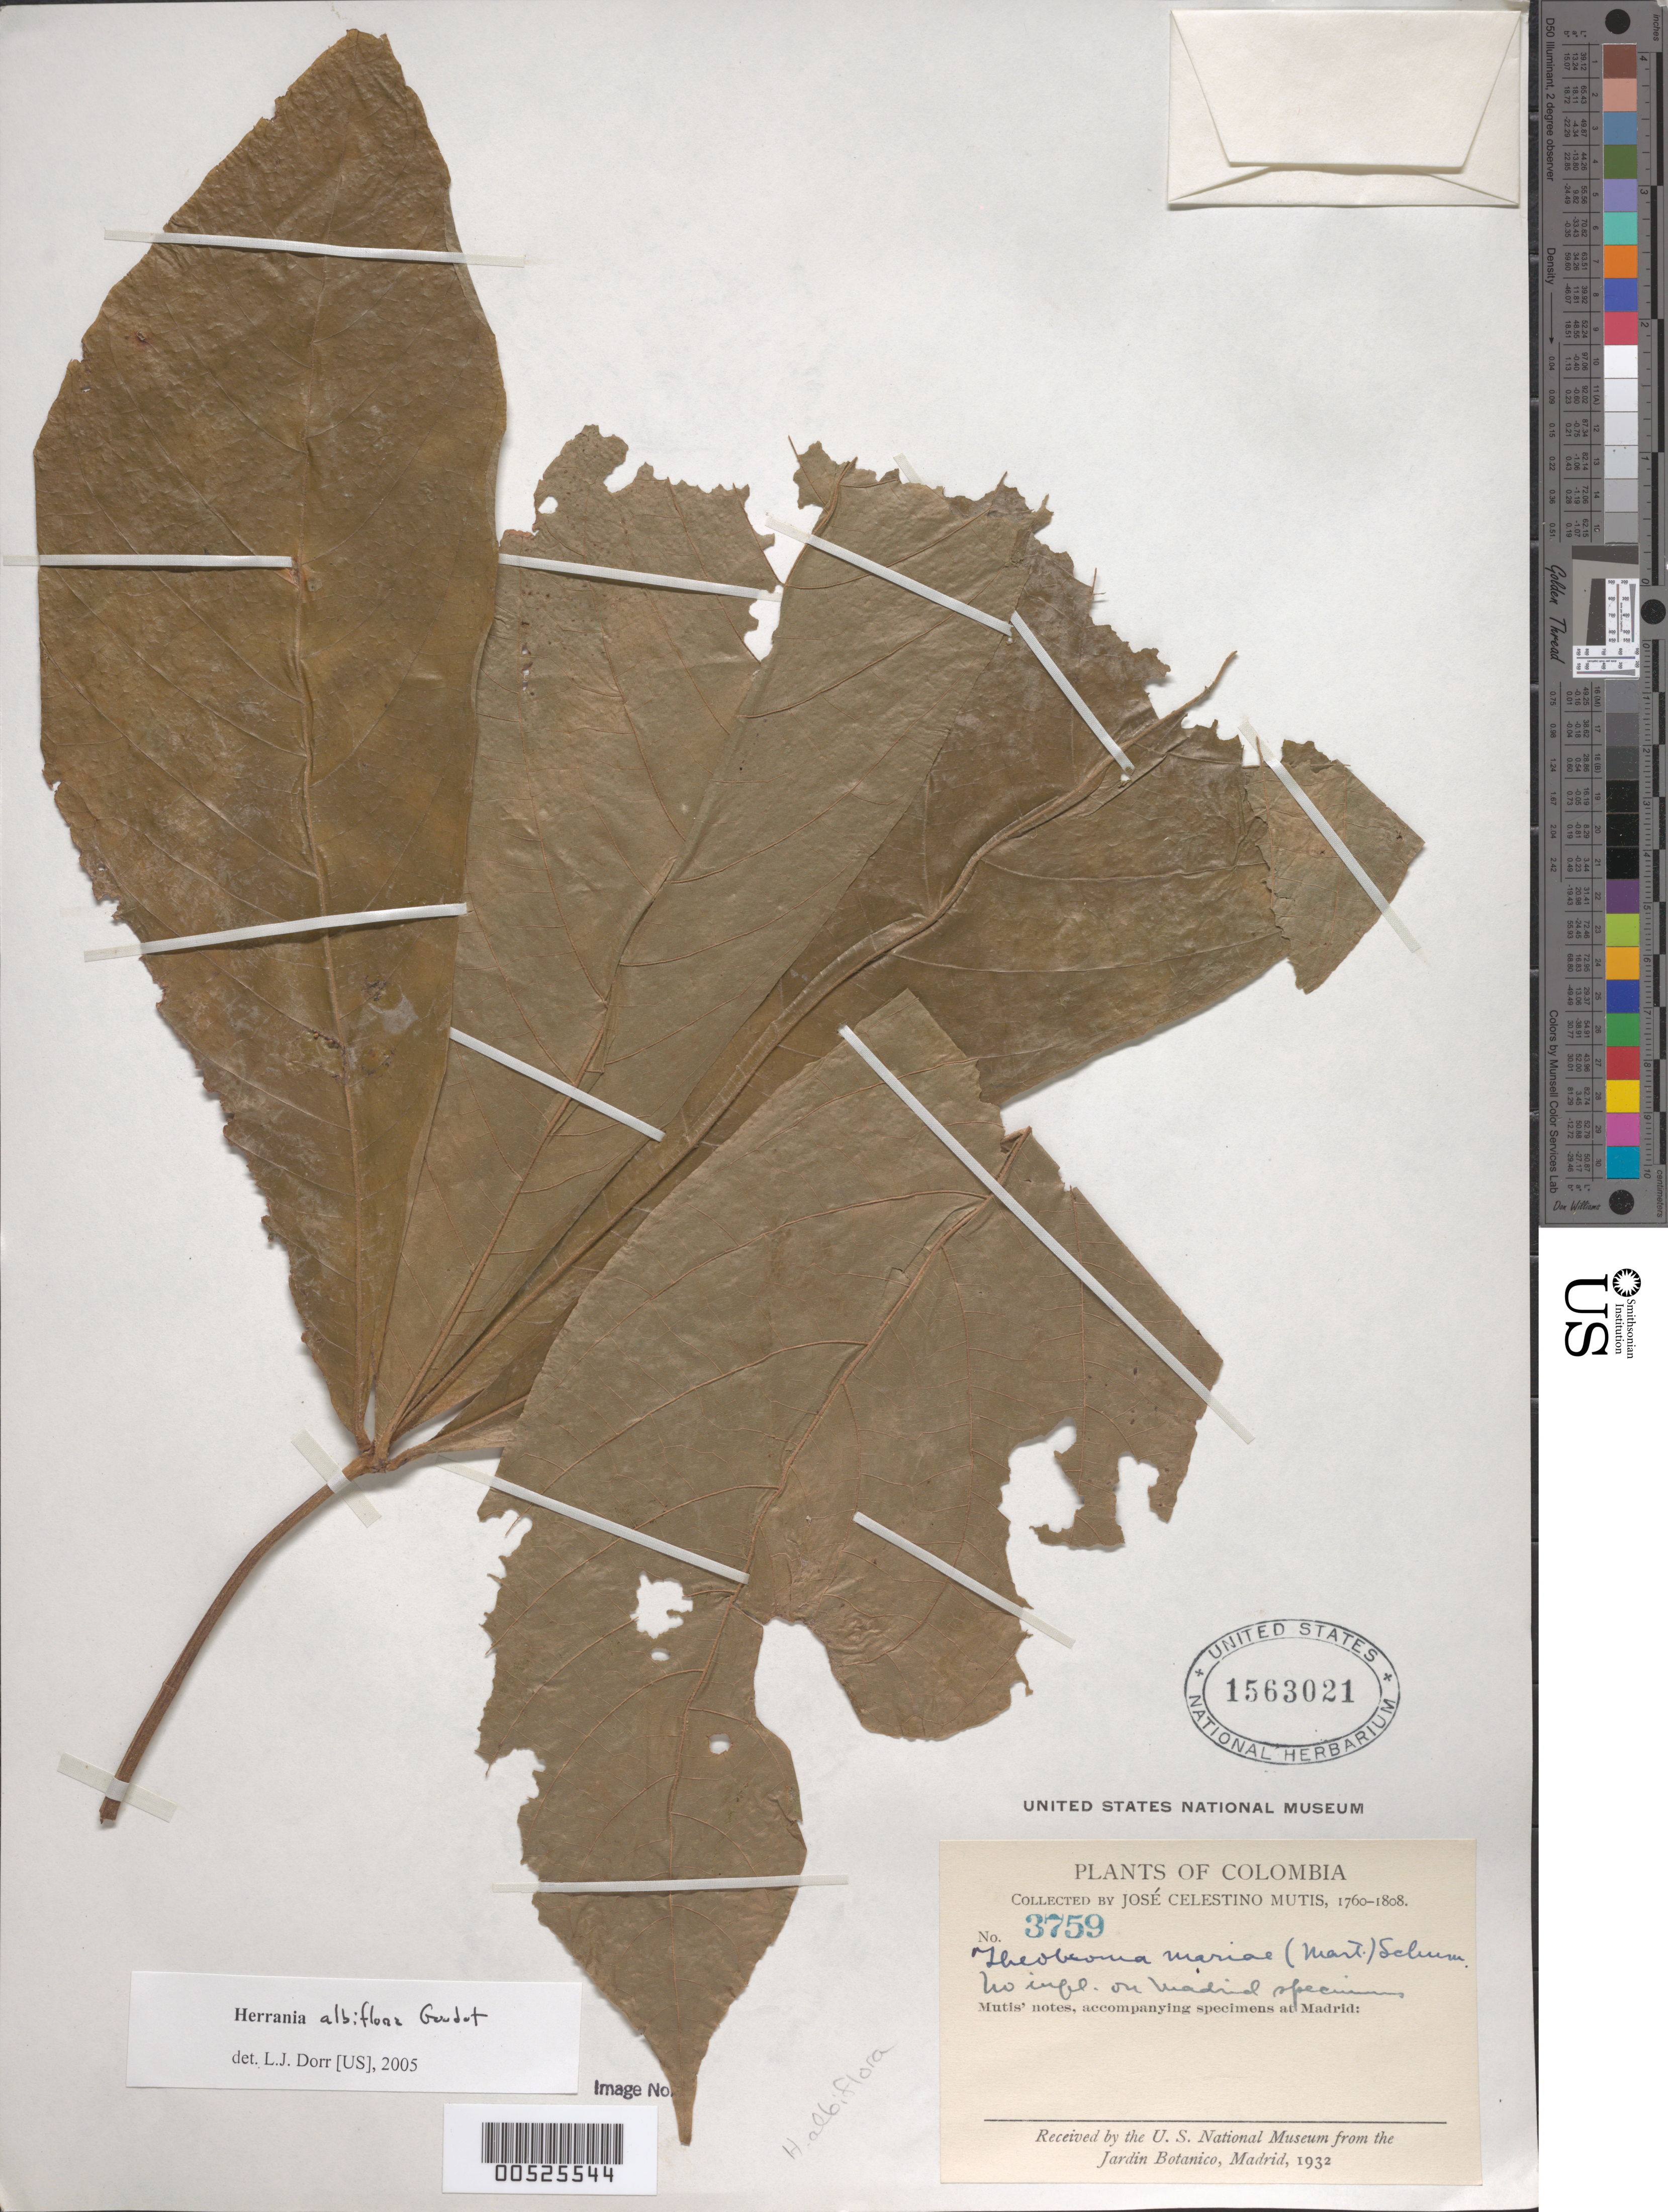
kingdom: Plantae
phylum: Tracheophyta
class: Magnoliopsida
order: Malvales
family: Malvaceae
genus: Theobroma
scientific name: Theobroma albiflorum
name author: (Goudot) De Wild.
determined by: Dorr, L. J., (BOT), Smithsonian Institution - National Museum of Natural History (UNITED STATES)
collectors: J. C. B. Mutis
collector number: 3759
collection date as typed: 1760 to -- --- 1808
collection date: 1760/1808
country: Colombia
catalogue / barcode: US 1563021